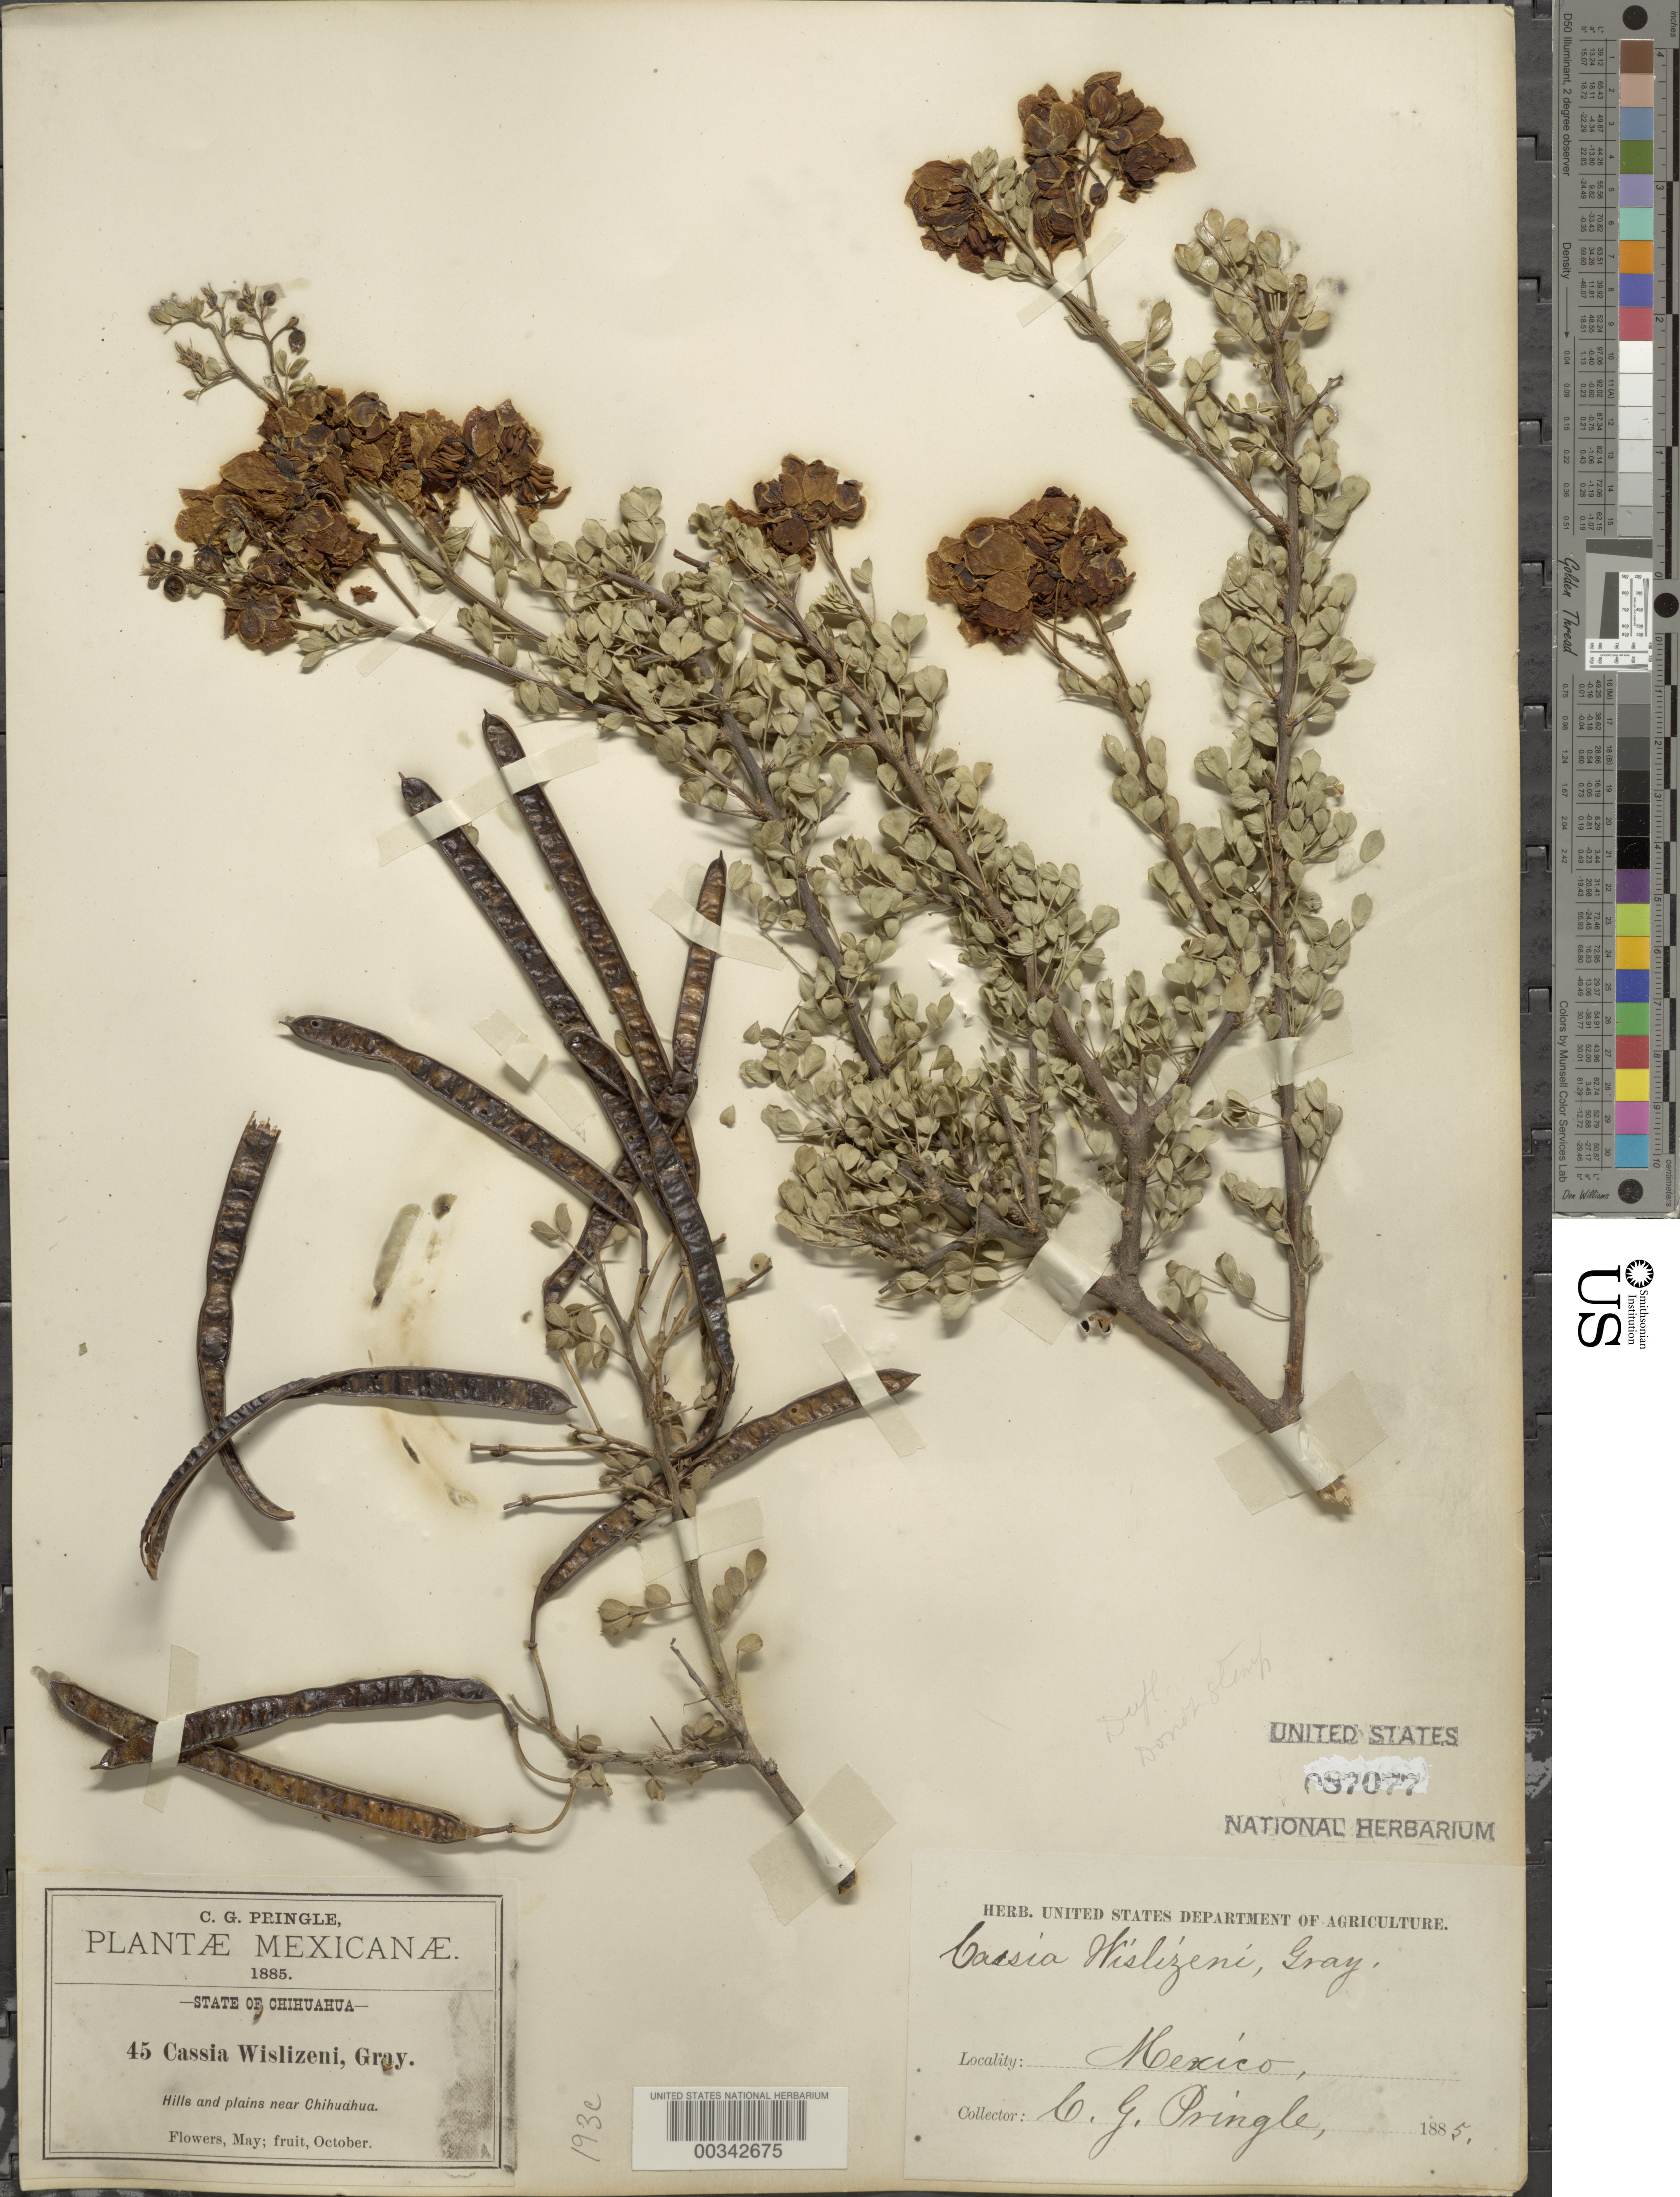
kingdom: Plantae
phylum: Tracheophyta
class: Magnoliopsida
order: Fabales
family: Fabaceae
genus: Senna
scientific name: Senna wislizeni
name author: (A. Gray) H.S. Irwin & Barneby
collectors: C. G. Pringle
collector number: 45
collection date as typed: May 1885 and -- Oct 1885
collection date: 1885-05,1885-10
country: Mexico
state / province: Chihuahua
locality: Near Chihuahua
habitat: Hills and plains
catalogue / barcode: US 87077